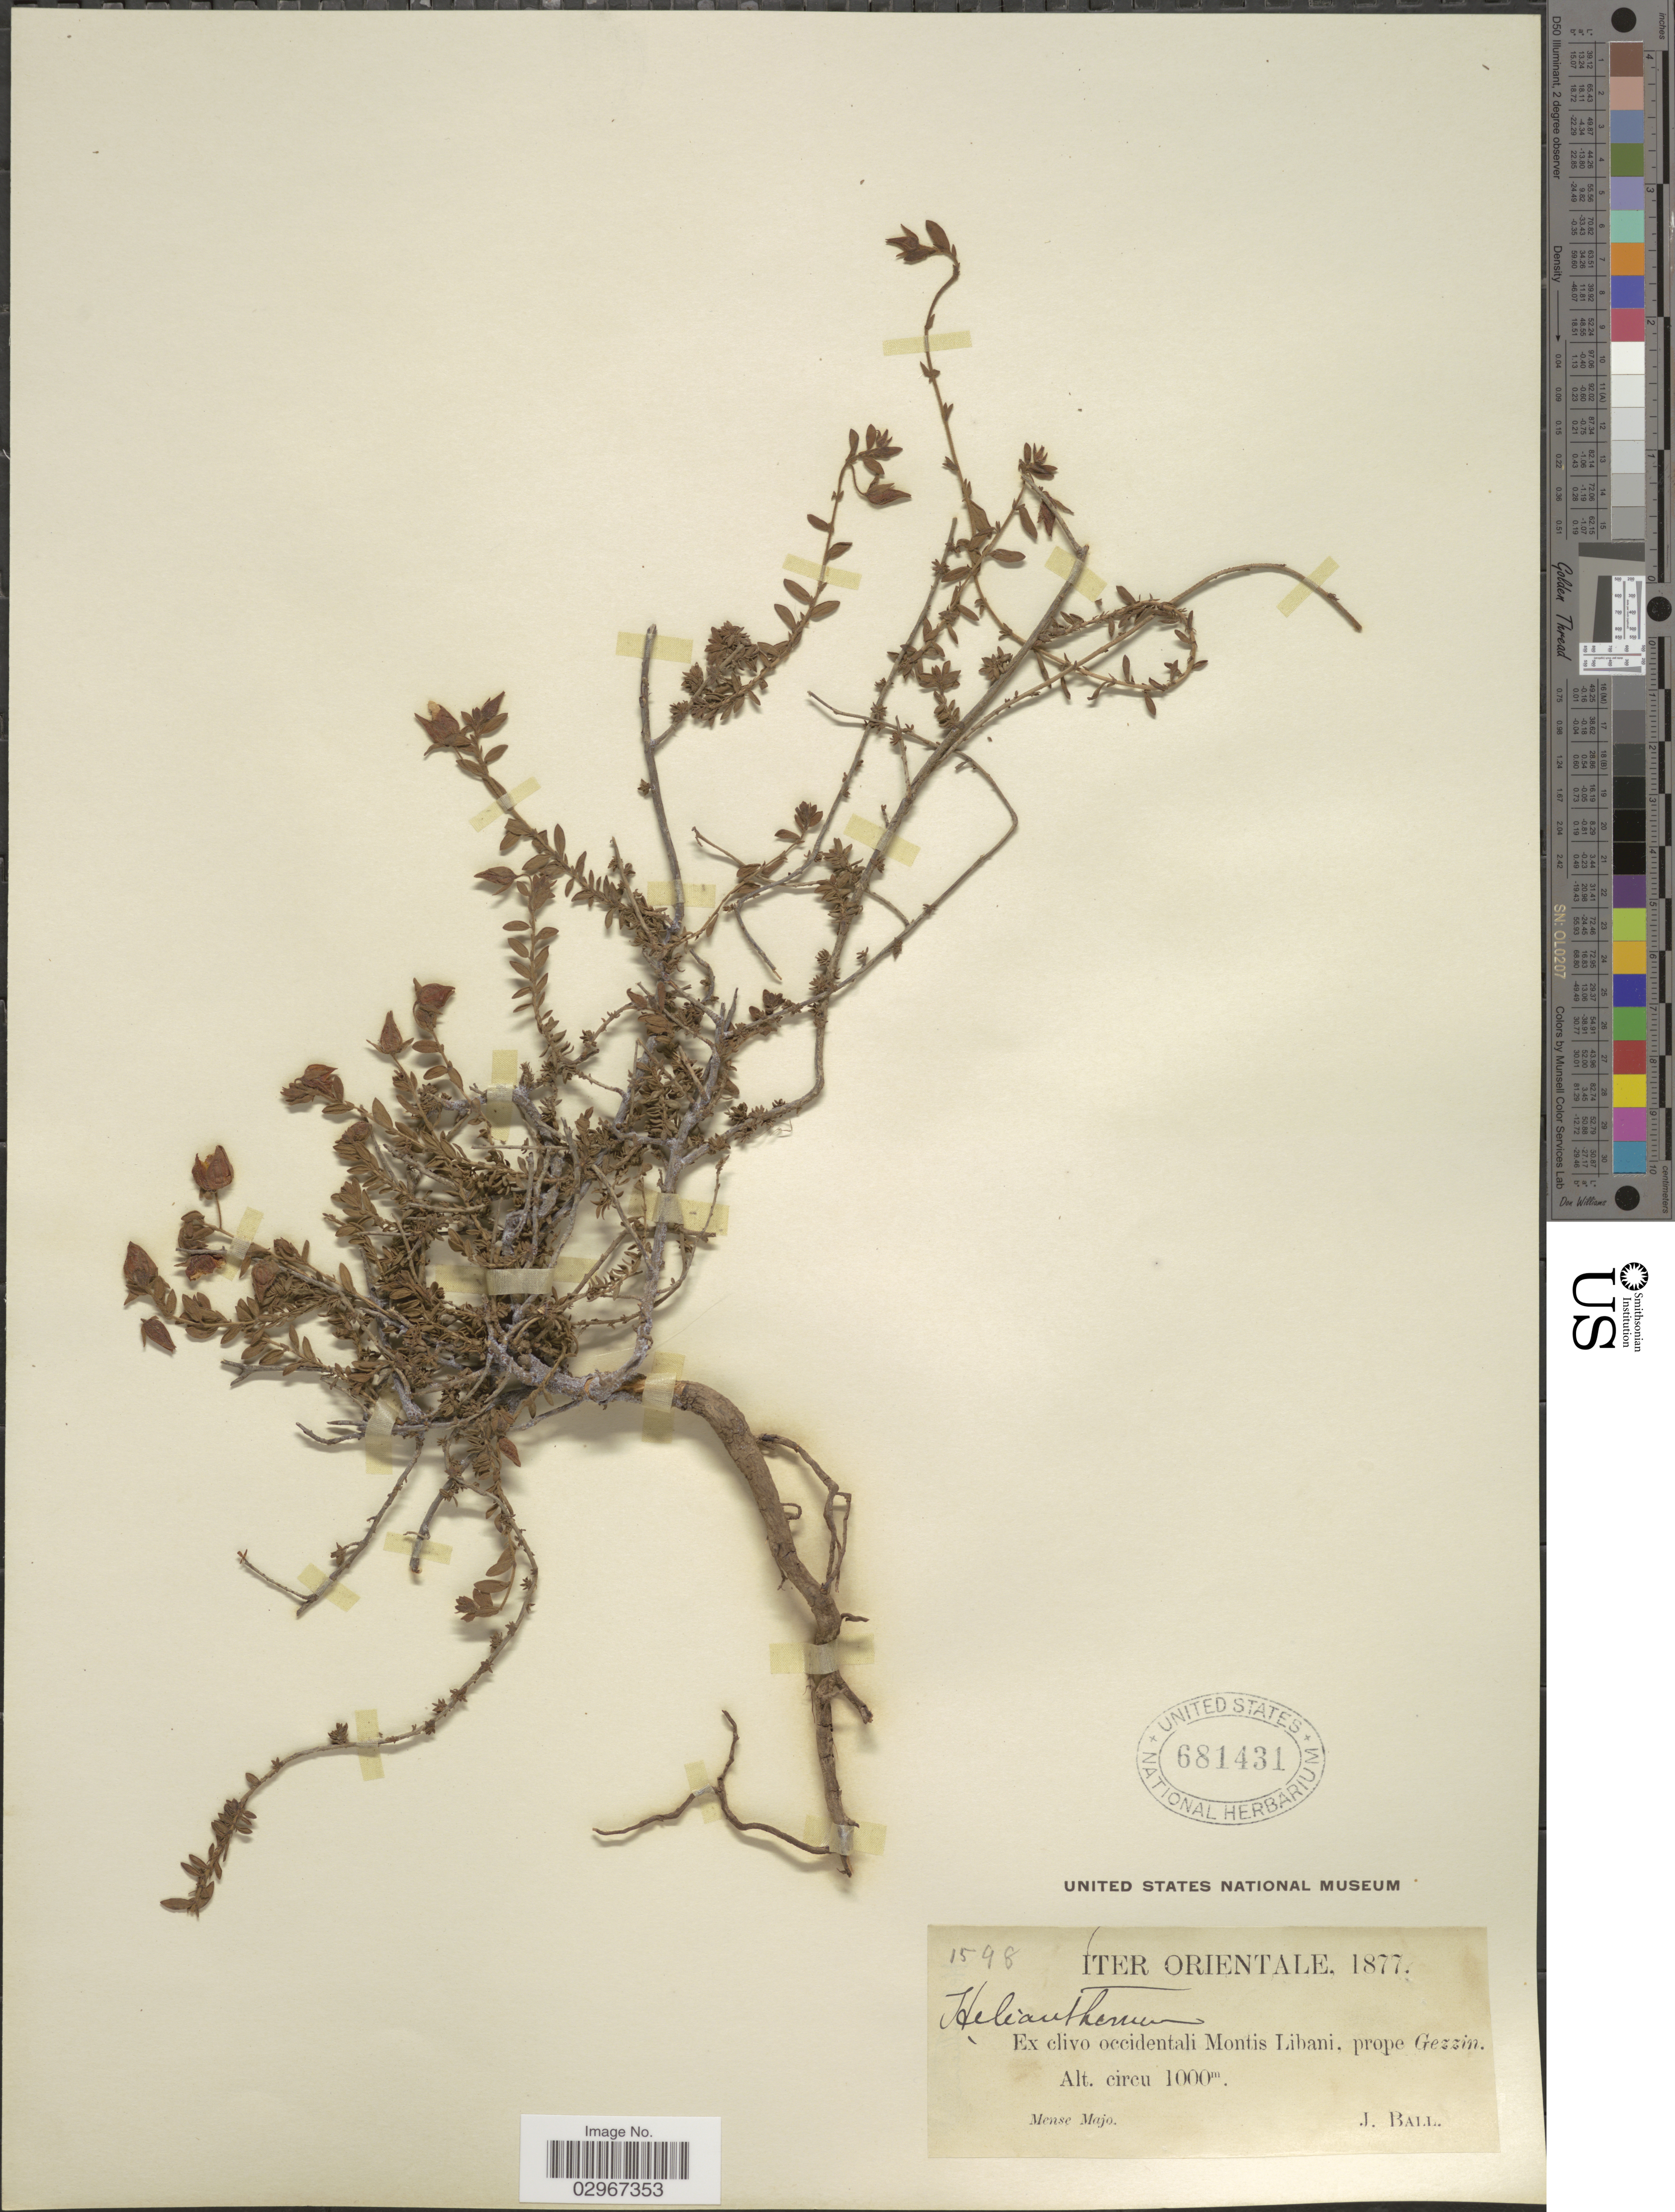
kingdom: Plantae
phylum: Tracheophyta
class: Magnoliopsida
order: Malvales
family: Cistaceae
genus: Helianthemum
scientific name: Helianthemum sp.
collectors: J. Ball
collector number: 1598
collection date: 1877-05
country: Lebanon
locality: Iter Orientale, Ex clivo occidentali Montis Libani, prope Gezzin.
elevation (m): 1000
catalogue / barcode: US 681431